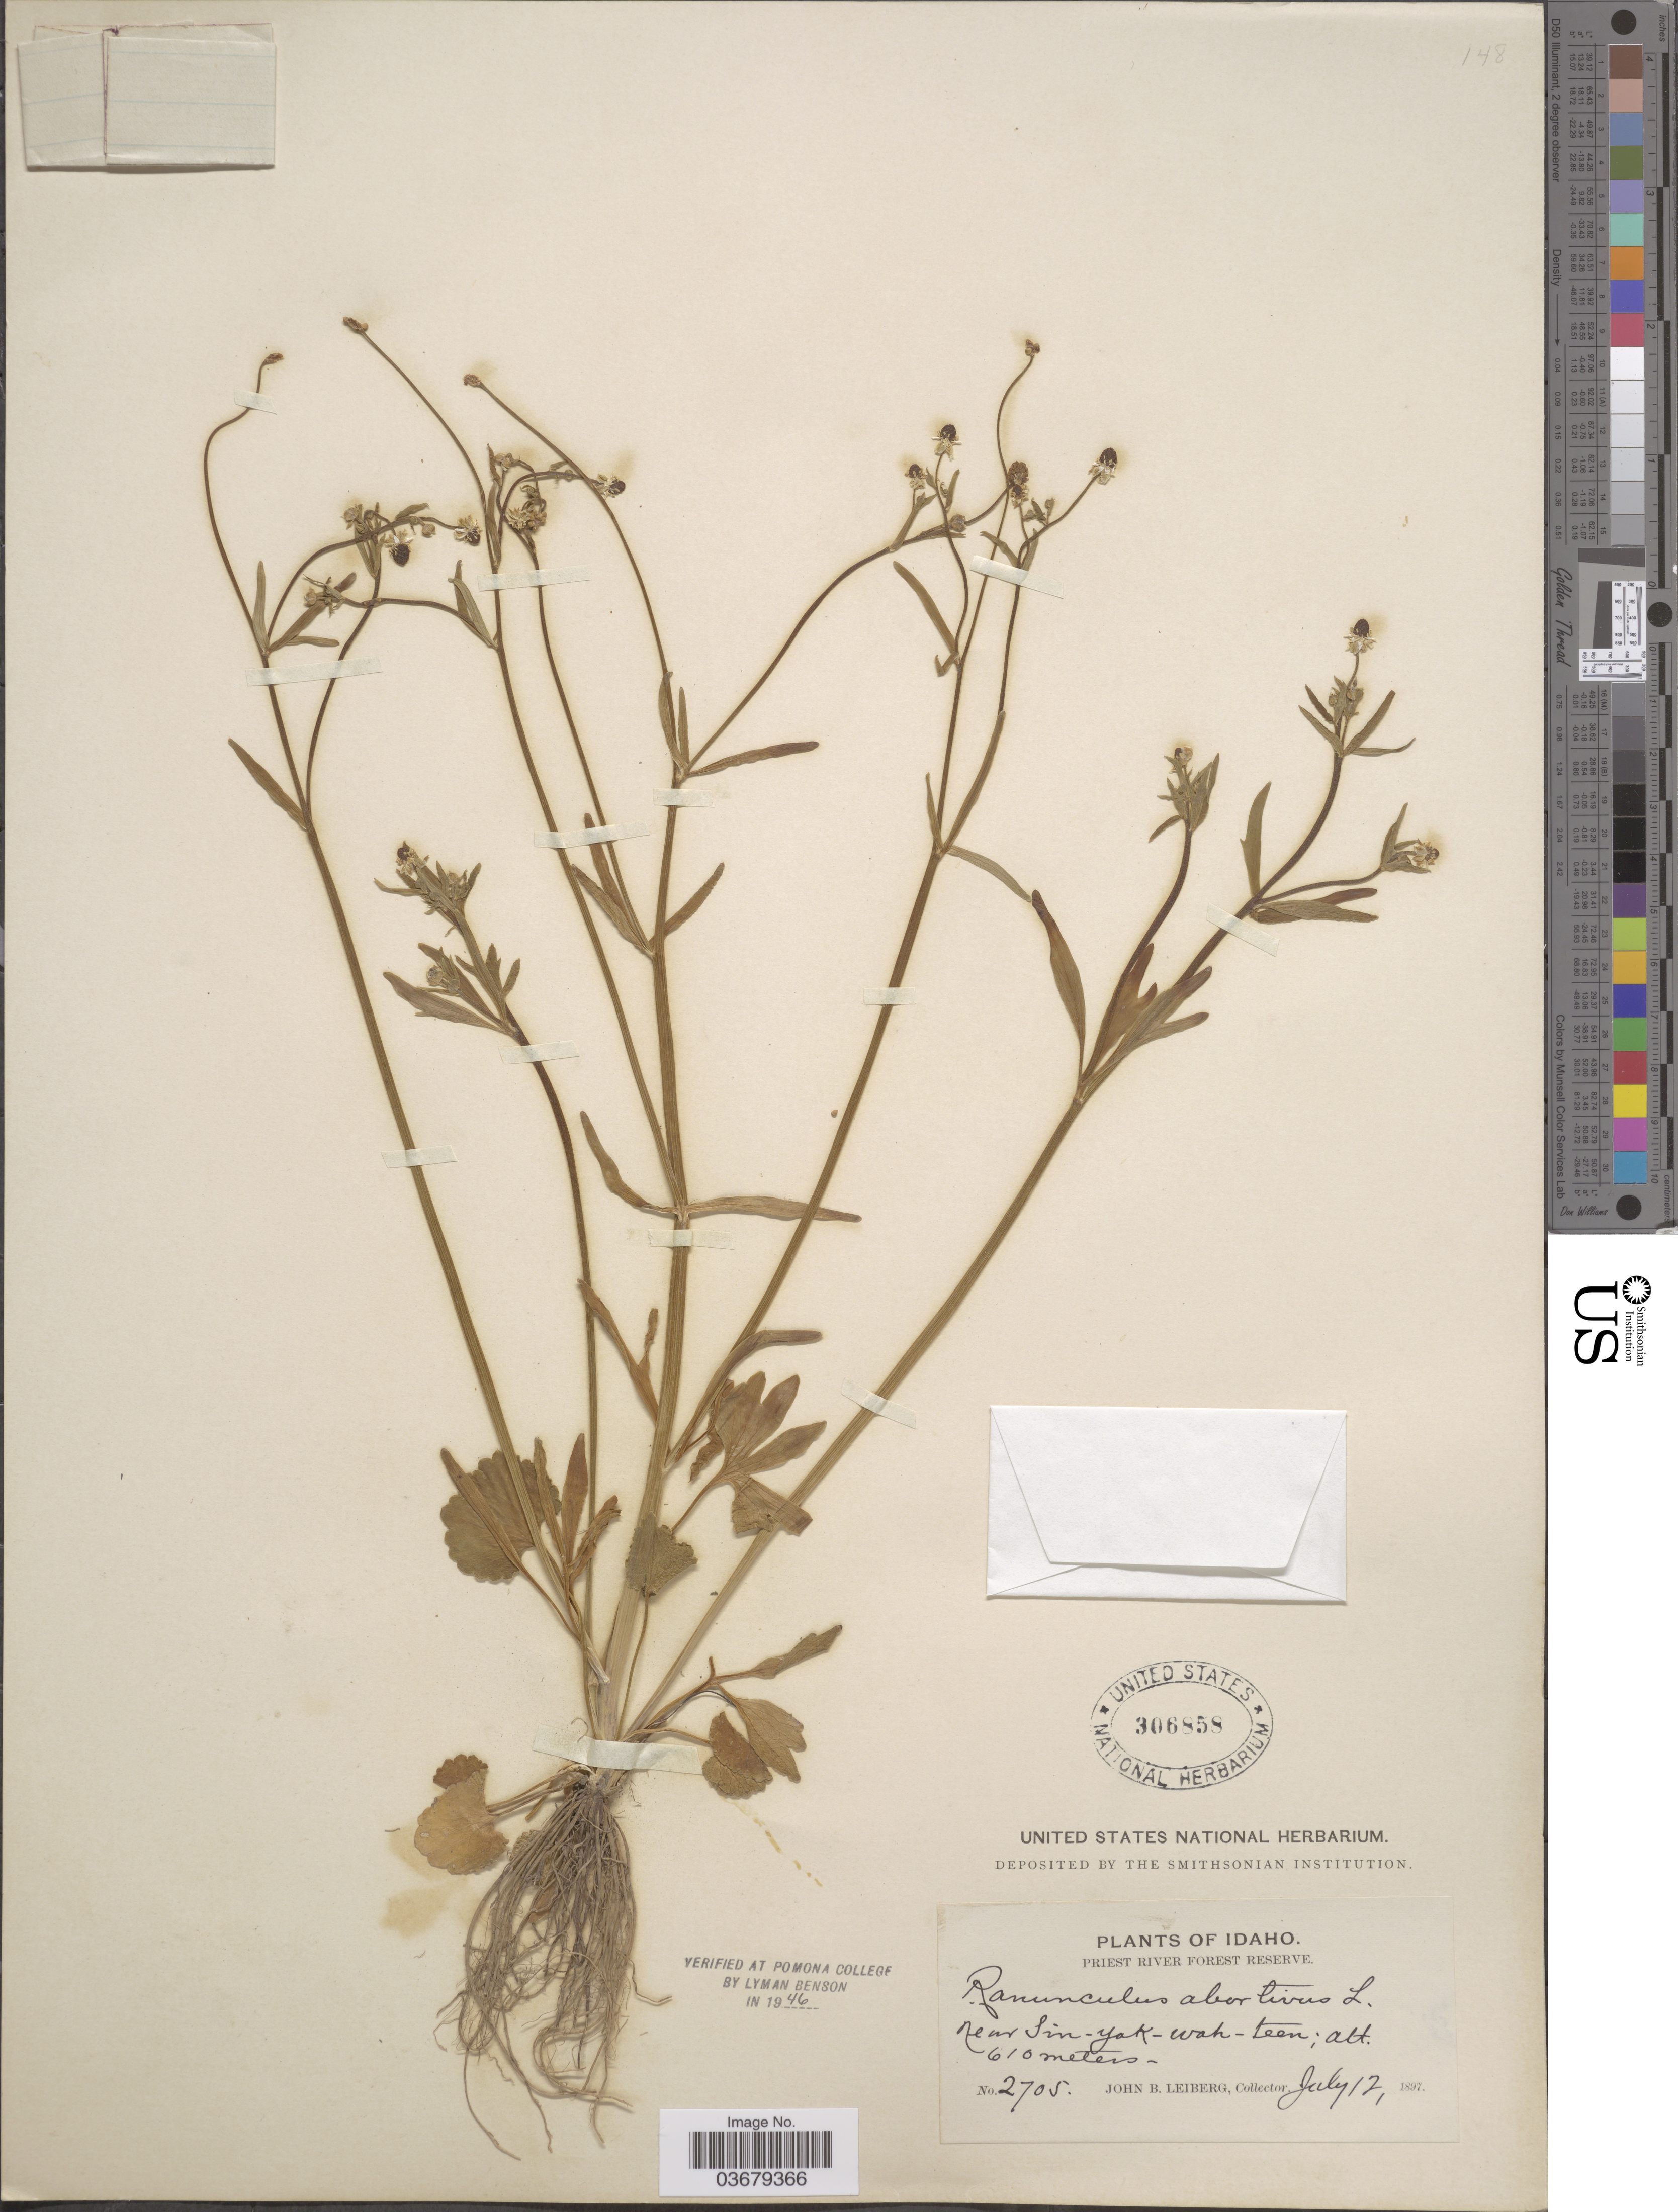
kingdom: Plantae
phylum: Tracheophyta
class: Magnoliopsida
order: Ranunculales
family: Ranunculaceae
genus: Ranunculus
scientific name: Ranunculus abortivus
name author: L.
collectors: J. B. Leiberg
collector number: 2705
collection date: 1897-07-12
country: United States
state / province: Idaho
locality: Priest River Forest Reserve. Near Sin-Yak-Wah-Teen [Seneacquoteen].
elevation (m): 610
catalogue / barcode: US 306858